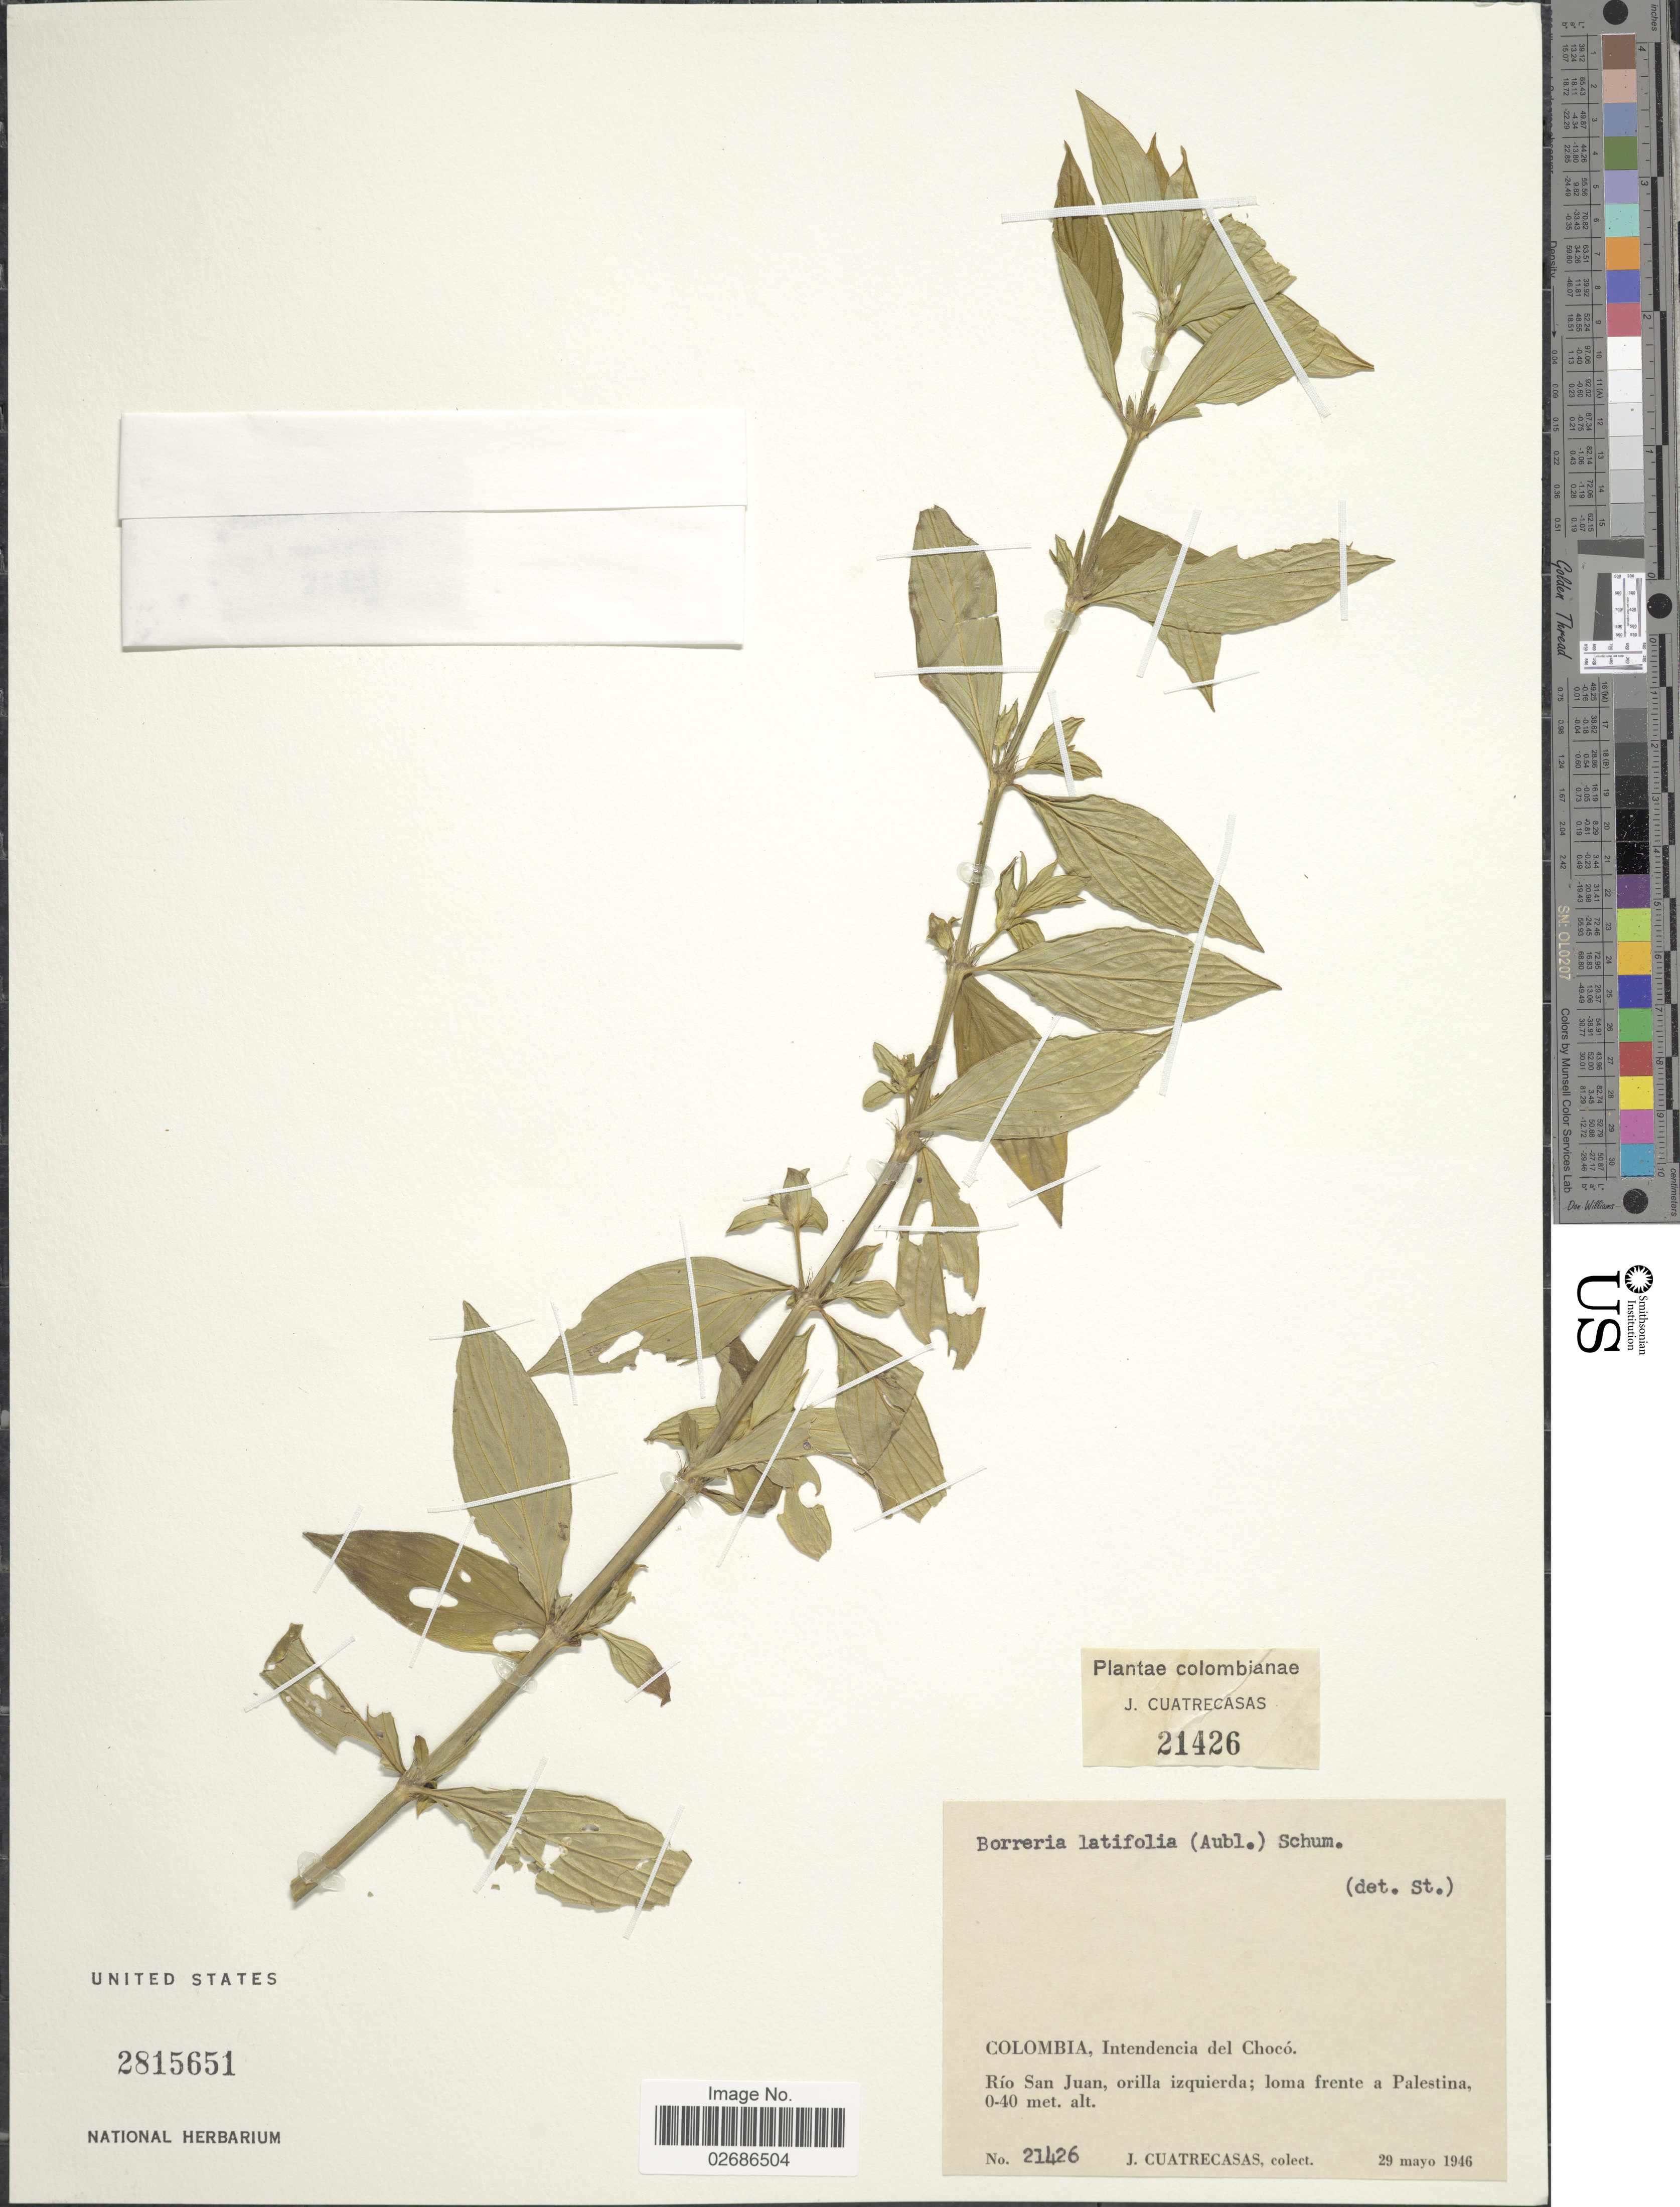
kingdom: Plantae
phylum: Tracheophyta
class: Magnoliopsida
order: Gentianales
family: Rubiaceae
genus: Borreria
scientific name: Borreria latifolia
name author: (Aubl.) K. Schum.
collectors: J. Cuatrecasas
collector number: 21426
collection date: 1946-05-29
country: Colombia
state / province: Chocó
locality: Intendencia del Choco, Rio San Juan, orilla izquierda: loma frente a Palestina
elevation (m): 0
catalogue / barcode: US 2815651